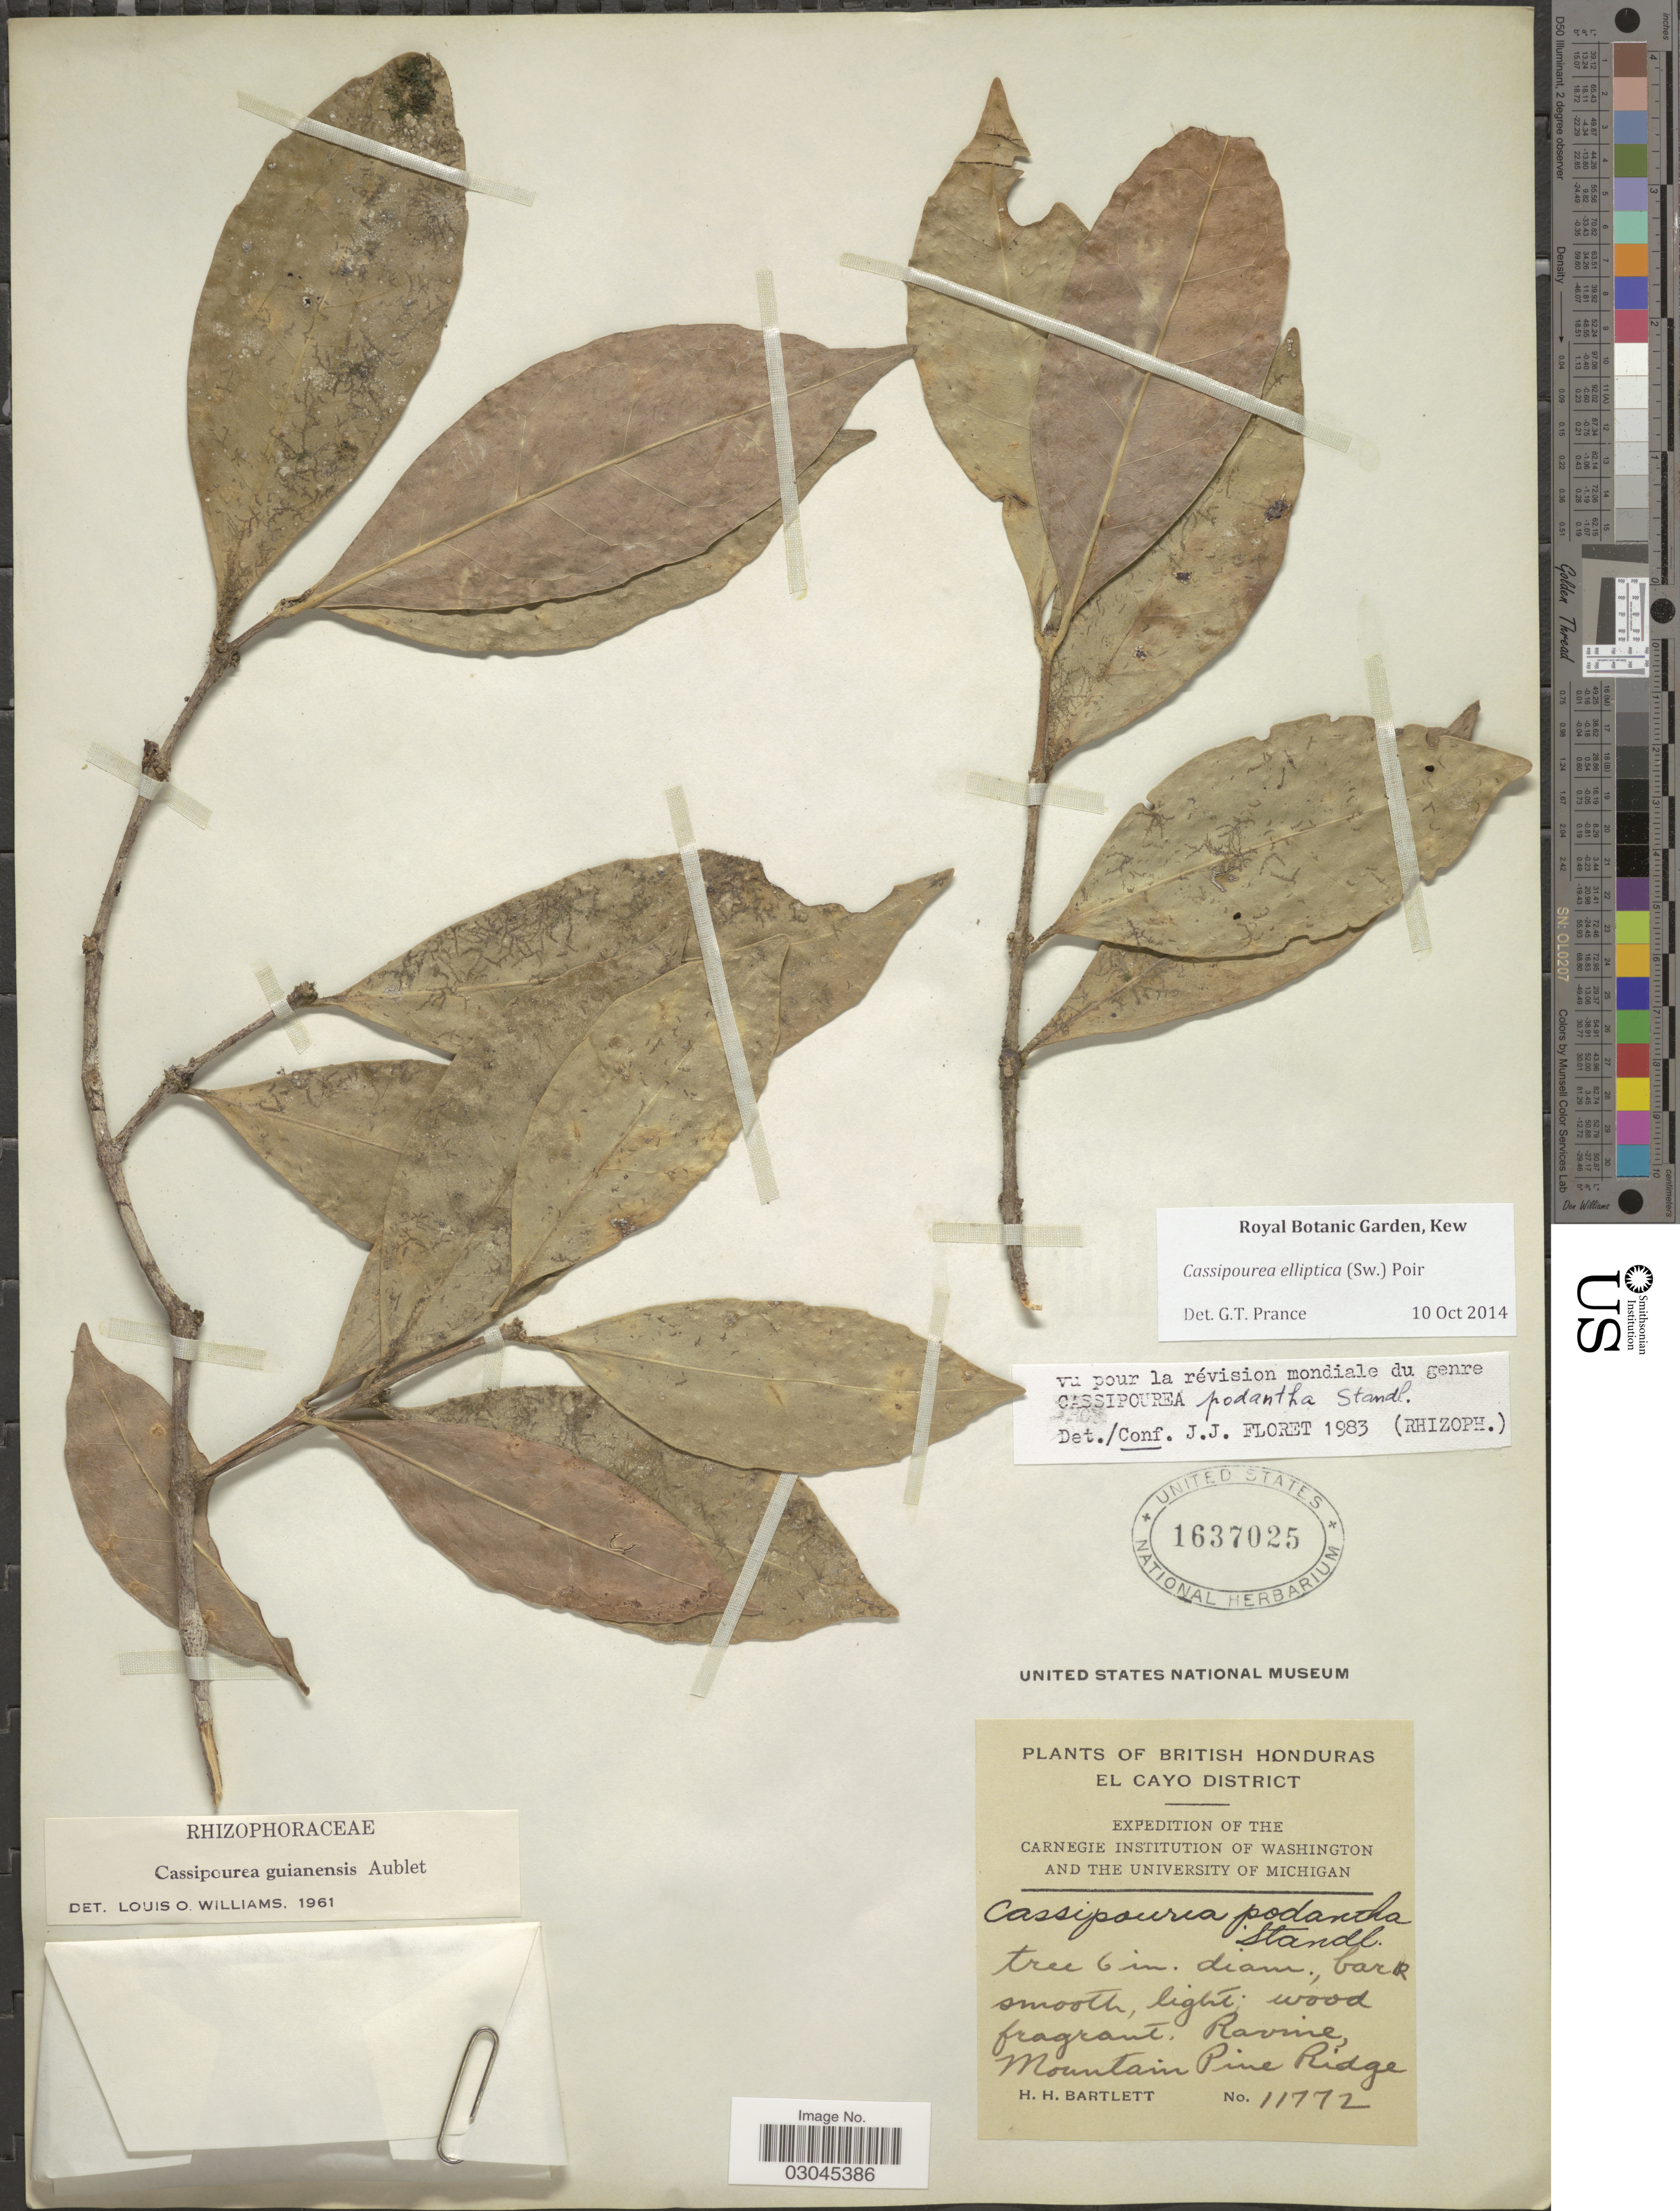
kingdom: Plantae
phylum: Tracheophyta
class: Magnoliopsida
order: Malpighiales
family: Rhizophoraceae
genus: Cassipourea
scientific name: Cassipourea elliptica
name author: (Sw.) Poir.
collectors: H. H. Bartlett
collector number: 11772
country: Belize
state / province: Cayo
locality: British Honduras. El Cayo District. Ravine, Mountain Pine Ridge.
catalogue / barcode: US 1637025